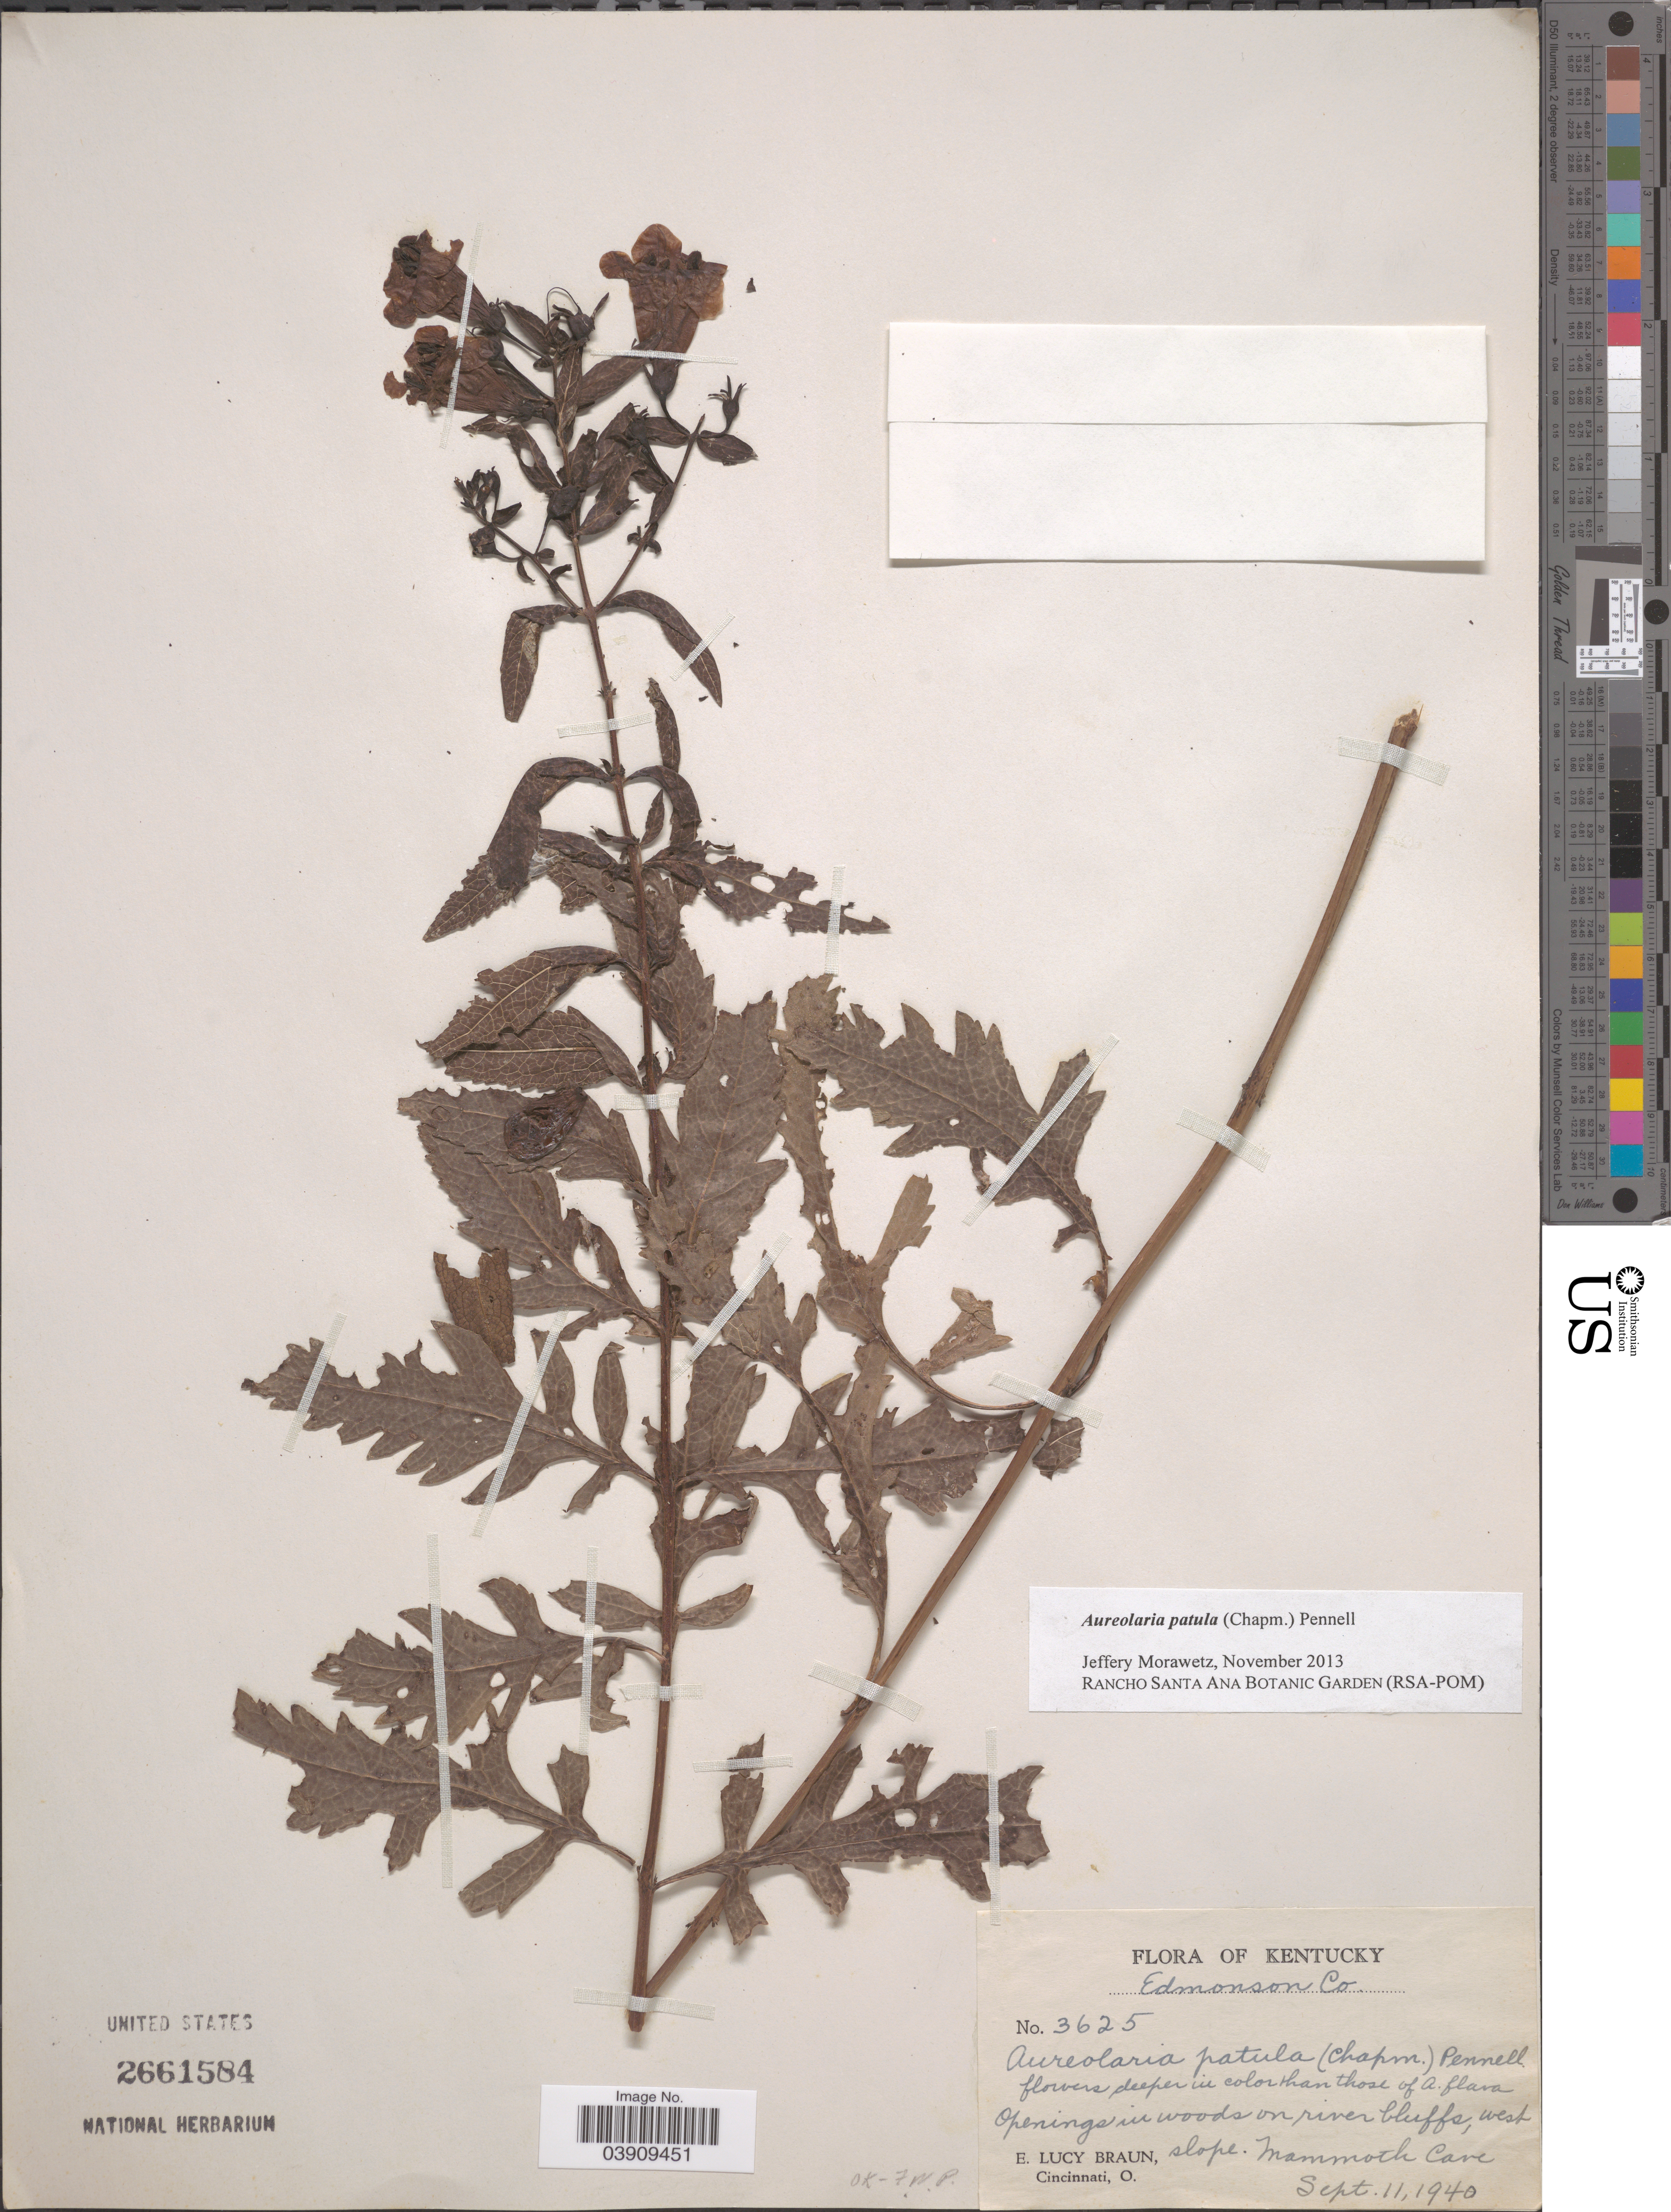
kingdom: Plantae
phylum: Tracheophyta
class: Magnoliopsida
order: Lamiales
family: Orobanchaceae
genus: Aureolaria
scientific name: Aureolaria patula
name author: (Chapm.) Pennell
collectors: E. L. Braun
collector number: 3625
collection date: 1940-09-11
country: United States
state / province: Kentucky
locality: Edmonson Co. On river bluffs, west slope. Mammoth Cave.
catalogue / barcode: US 2661584